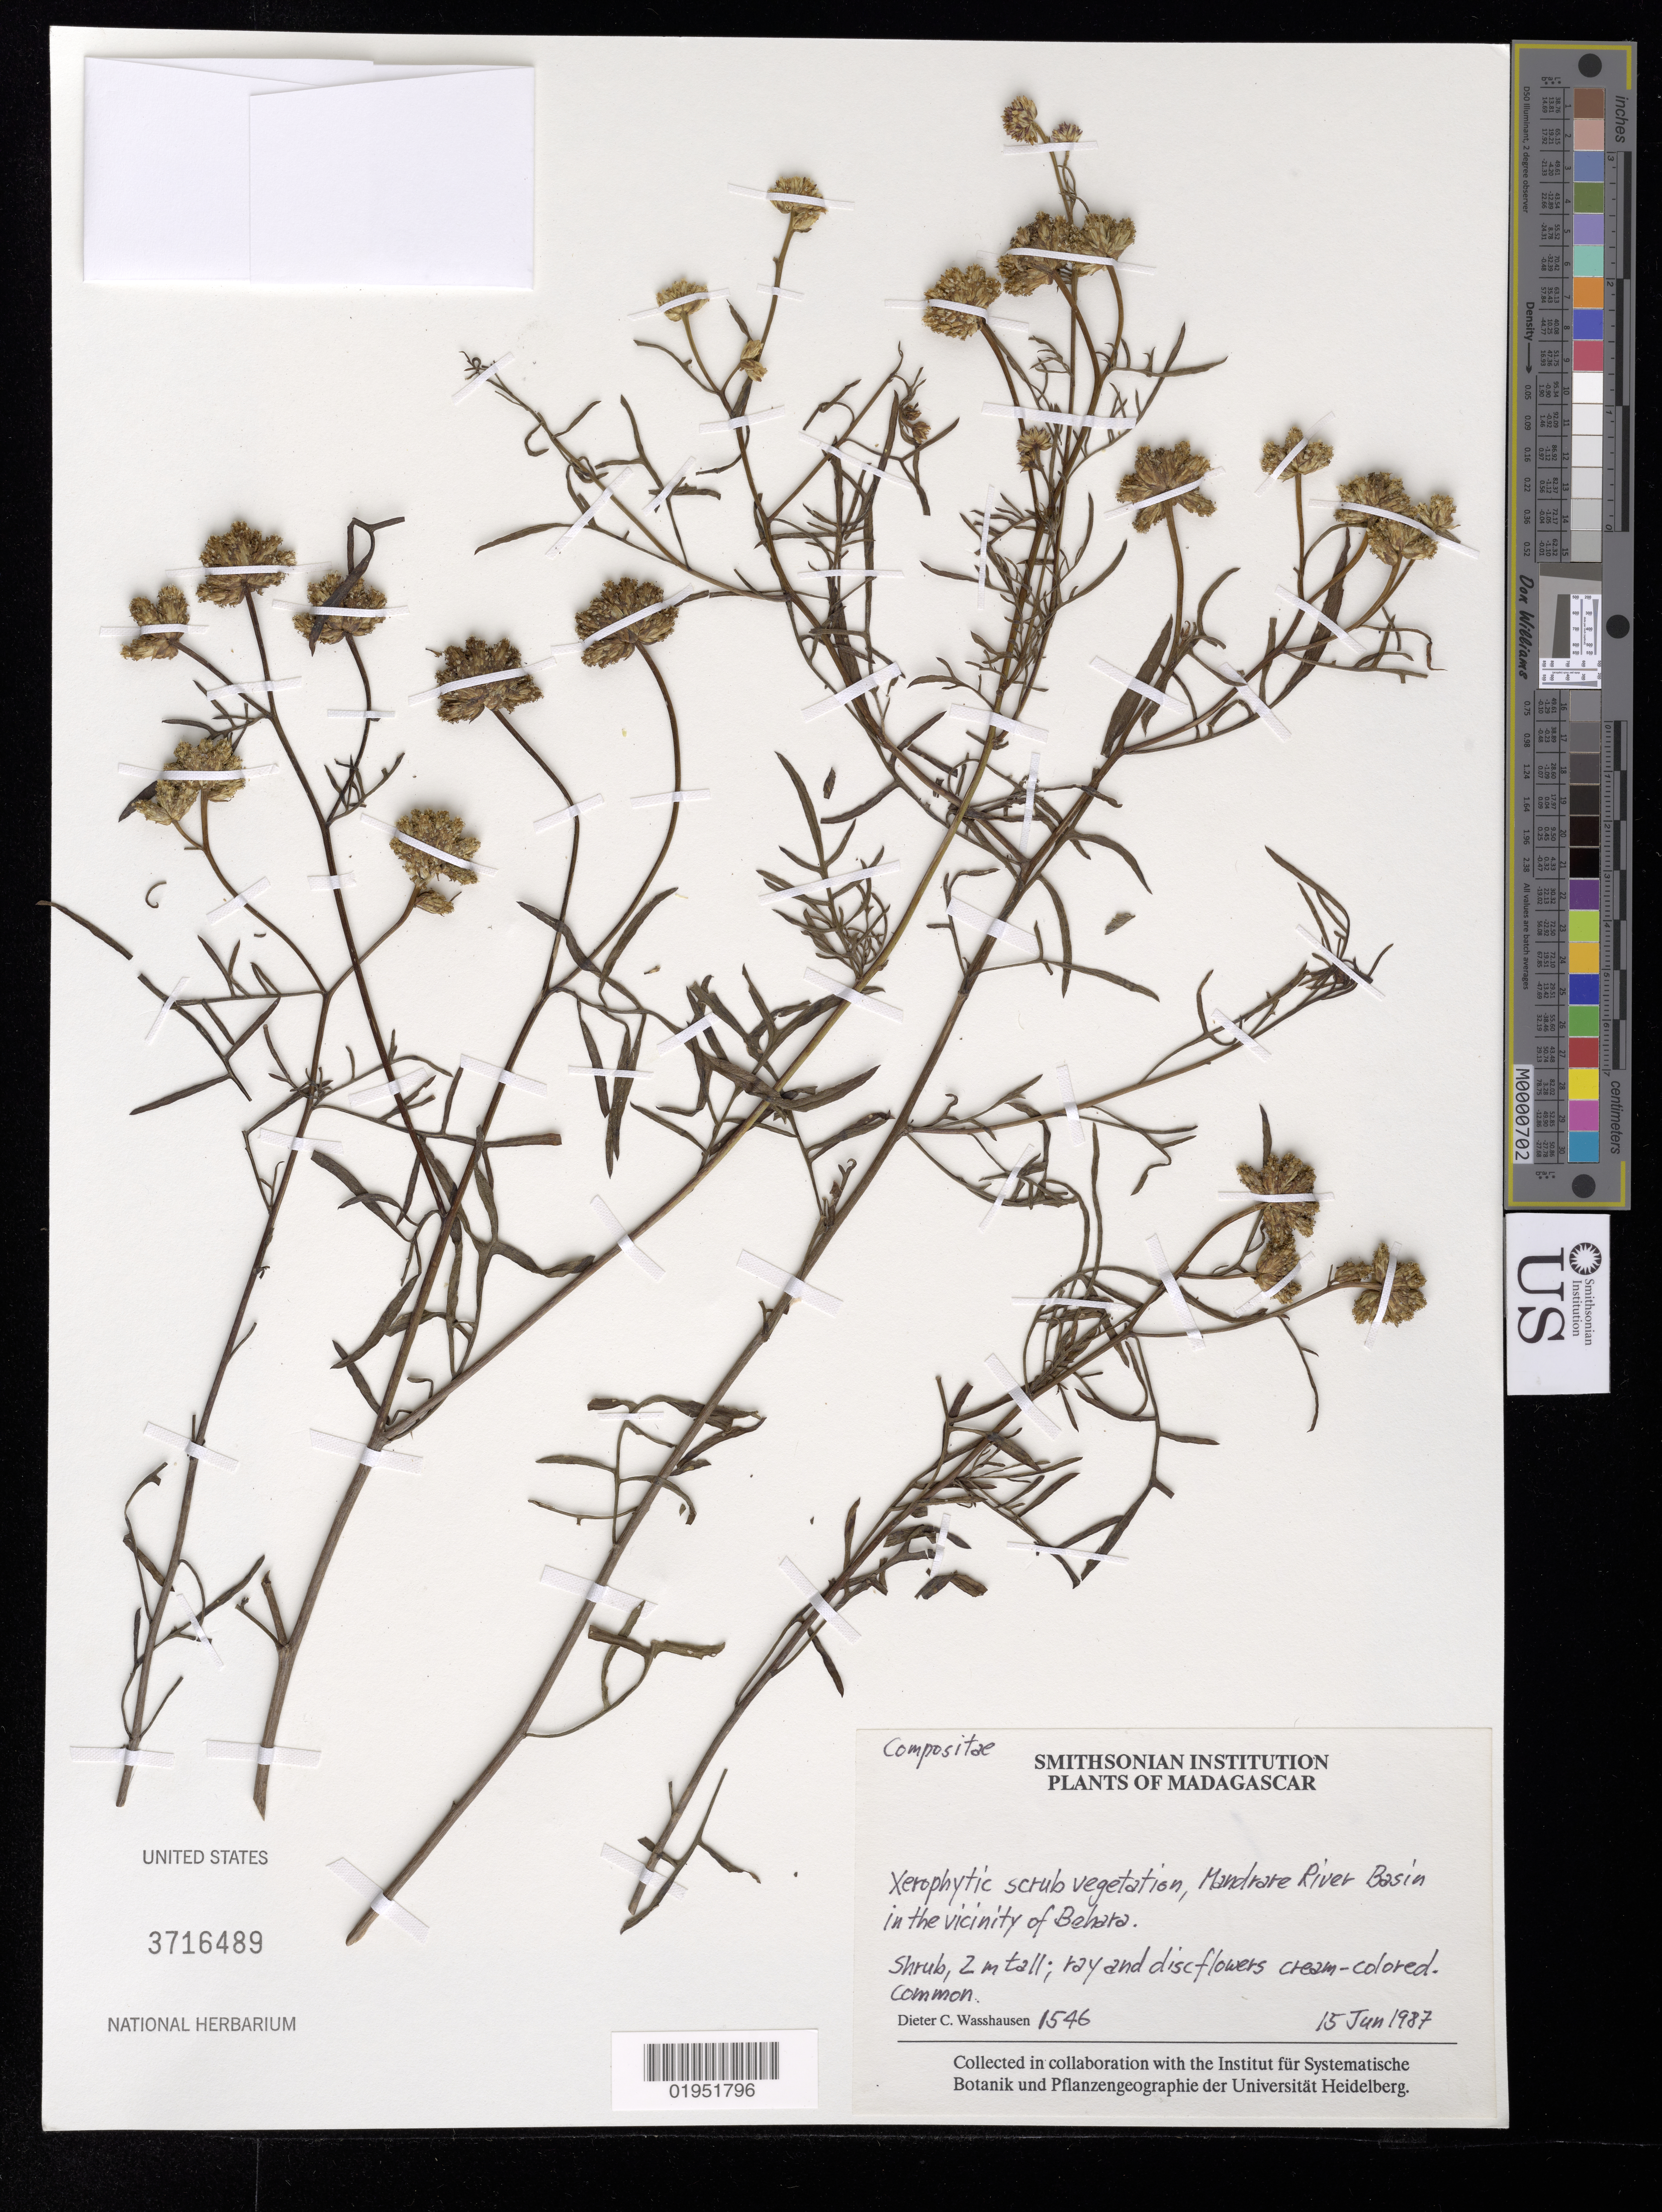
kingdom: Plantae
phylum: Tracheophyta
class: Magnoliopsida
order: Asterales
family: Asteraceae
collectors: D. C. Wasshausen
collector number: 1546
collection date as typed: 15 Jun 1987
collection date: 1987-06-15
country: Madagascar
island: Madagascar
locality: Mandrare River Basin in the vicinity of Behara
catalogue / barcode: US 3716489